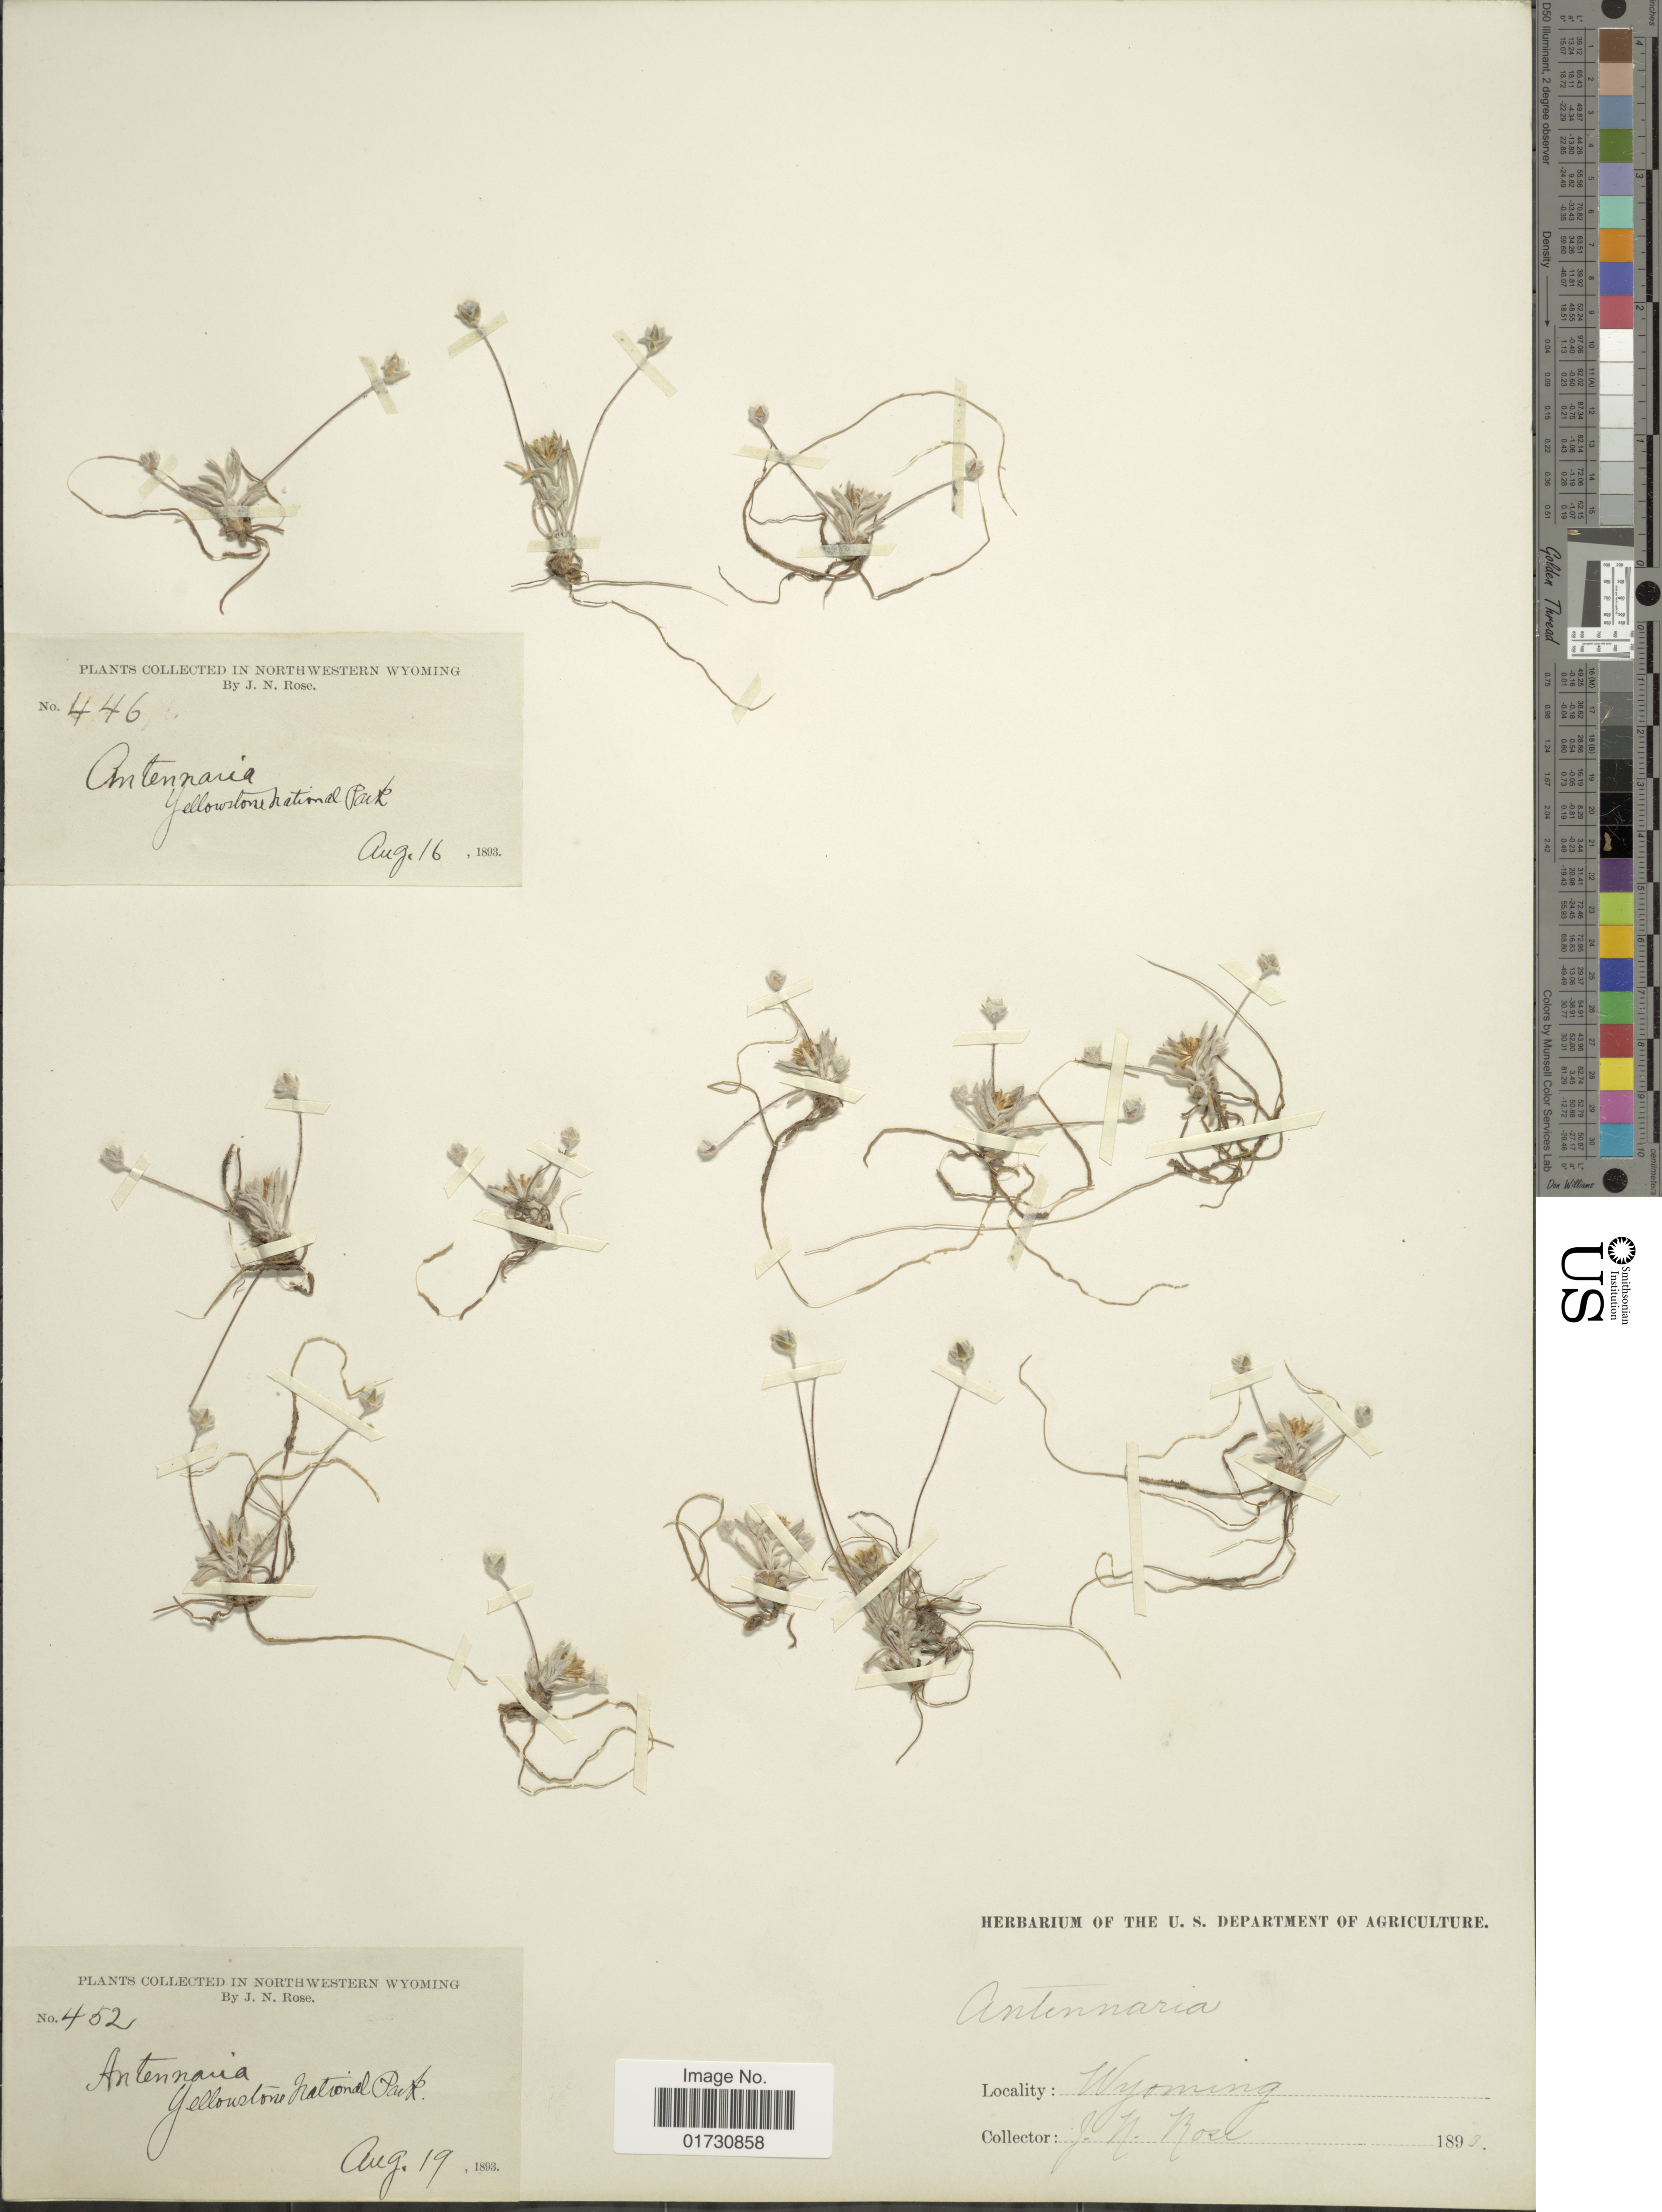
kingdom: Plantae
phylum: Tracheophyta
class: Magnoliopsida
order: Asterales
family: Asteraceae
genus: Antennaria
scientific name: Antennaria flagellaris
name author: A. Gray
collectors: J. N. Rose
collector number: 452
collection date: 1893-08-19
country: United States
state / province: Wyoming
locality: Yellowstone National Park, Northwestern Wyoming